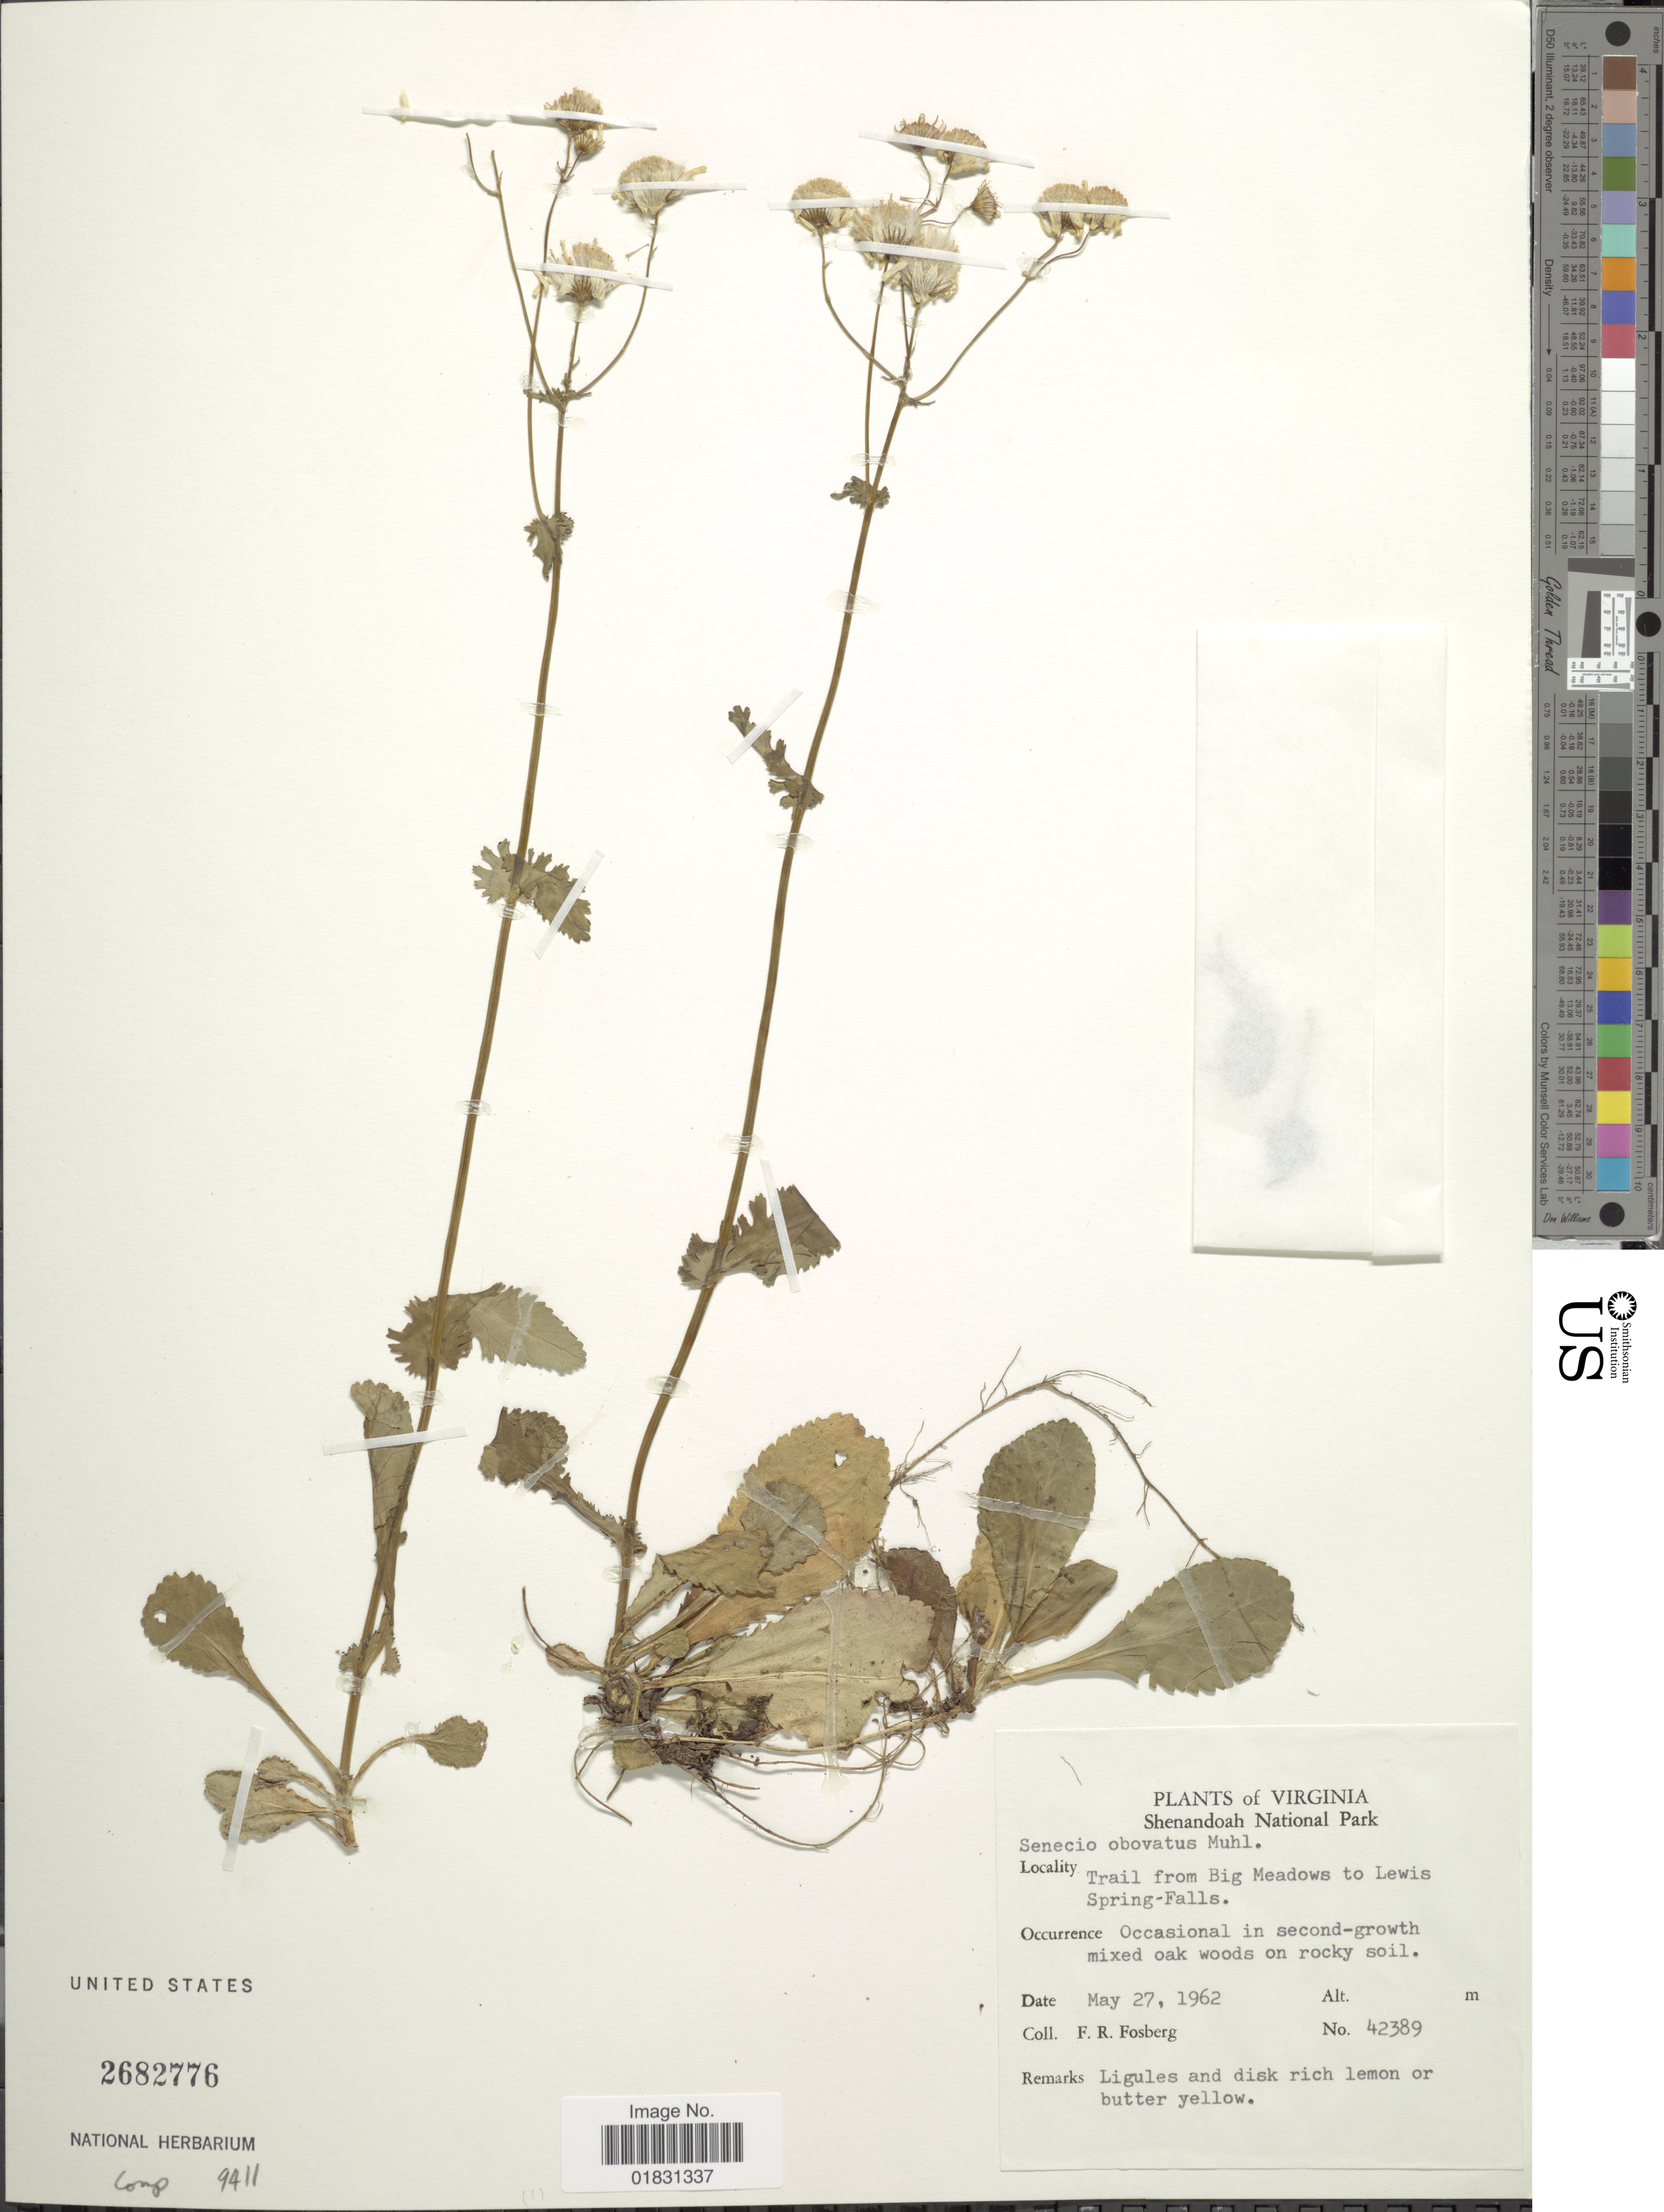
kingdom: Plantae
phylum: Tracheophyta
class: Magnoliopsida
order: Asterales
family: Asteraceae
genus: Packera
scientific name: Packera obovata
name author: (Muhl. ex Willd.) W.A. Weber & Á. Löve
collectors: F. R. Fosberg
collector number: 42389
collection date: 1962-05-27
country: United States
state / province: Virginia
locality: Shenandoah National Park, Trail from Big Meadows to Lewis Spring-Falls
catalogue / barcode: US 2682776